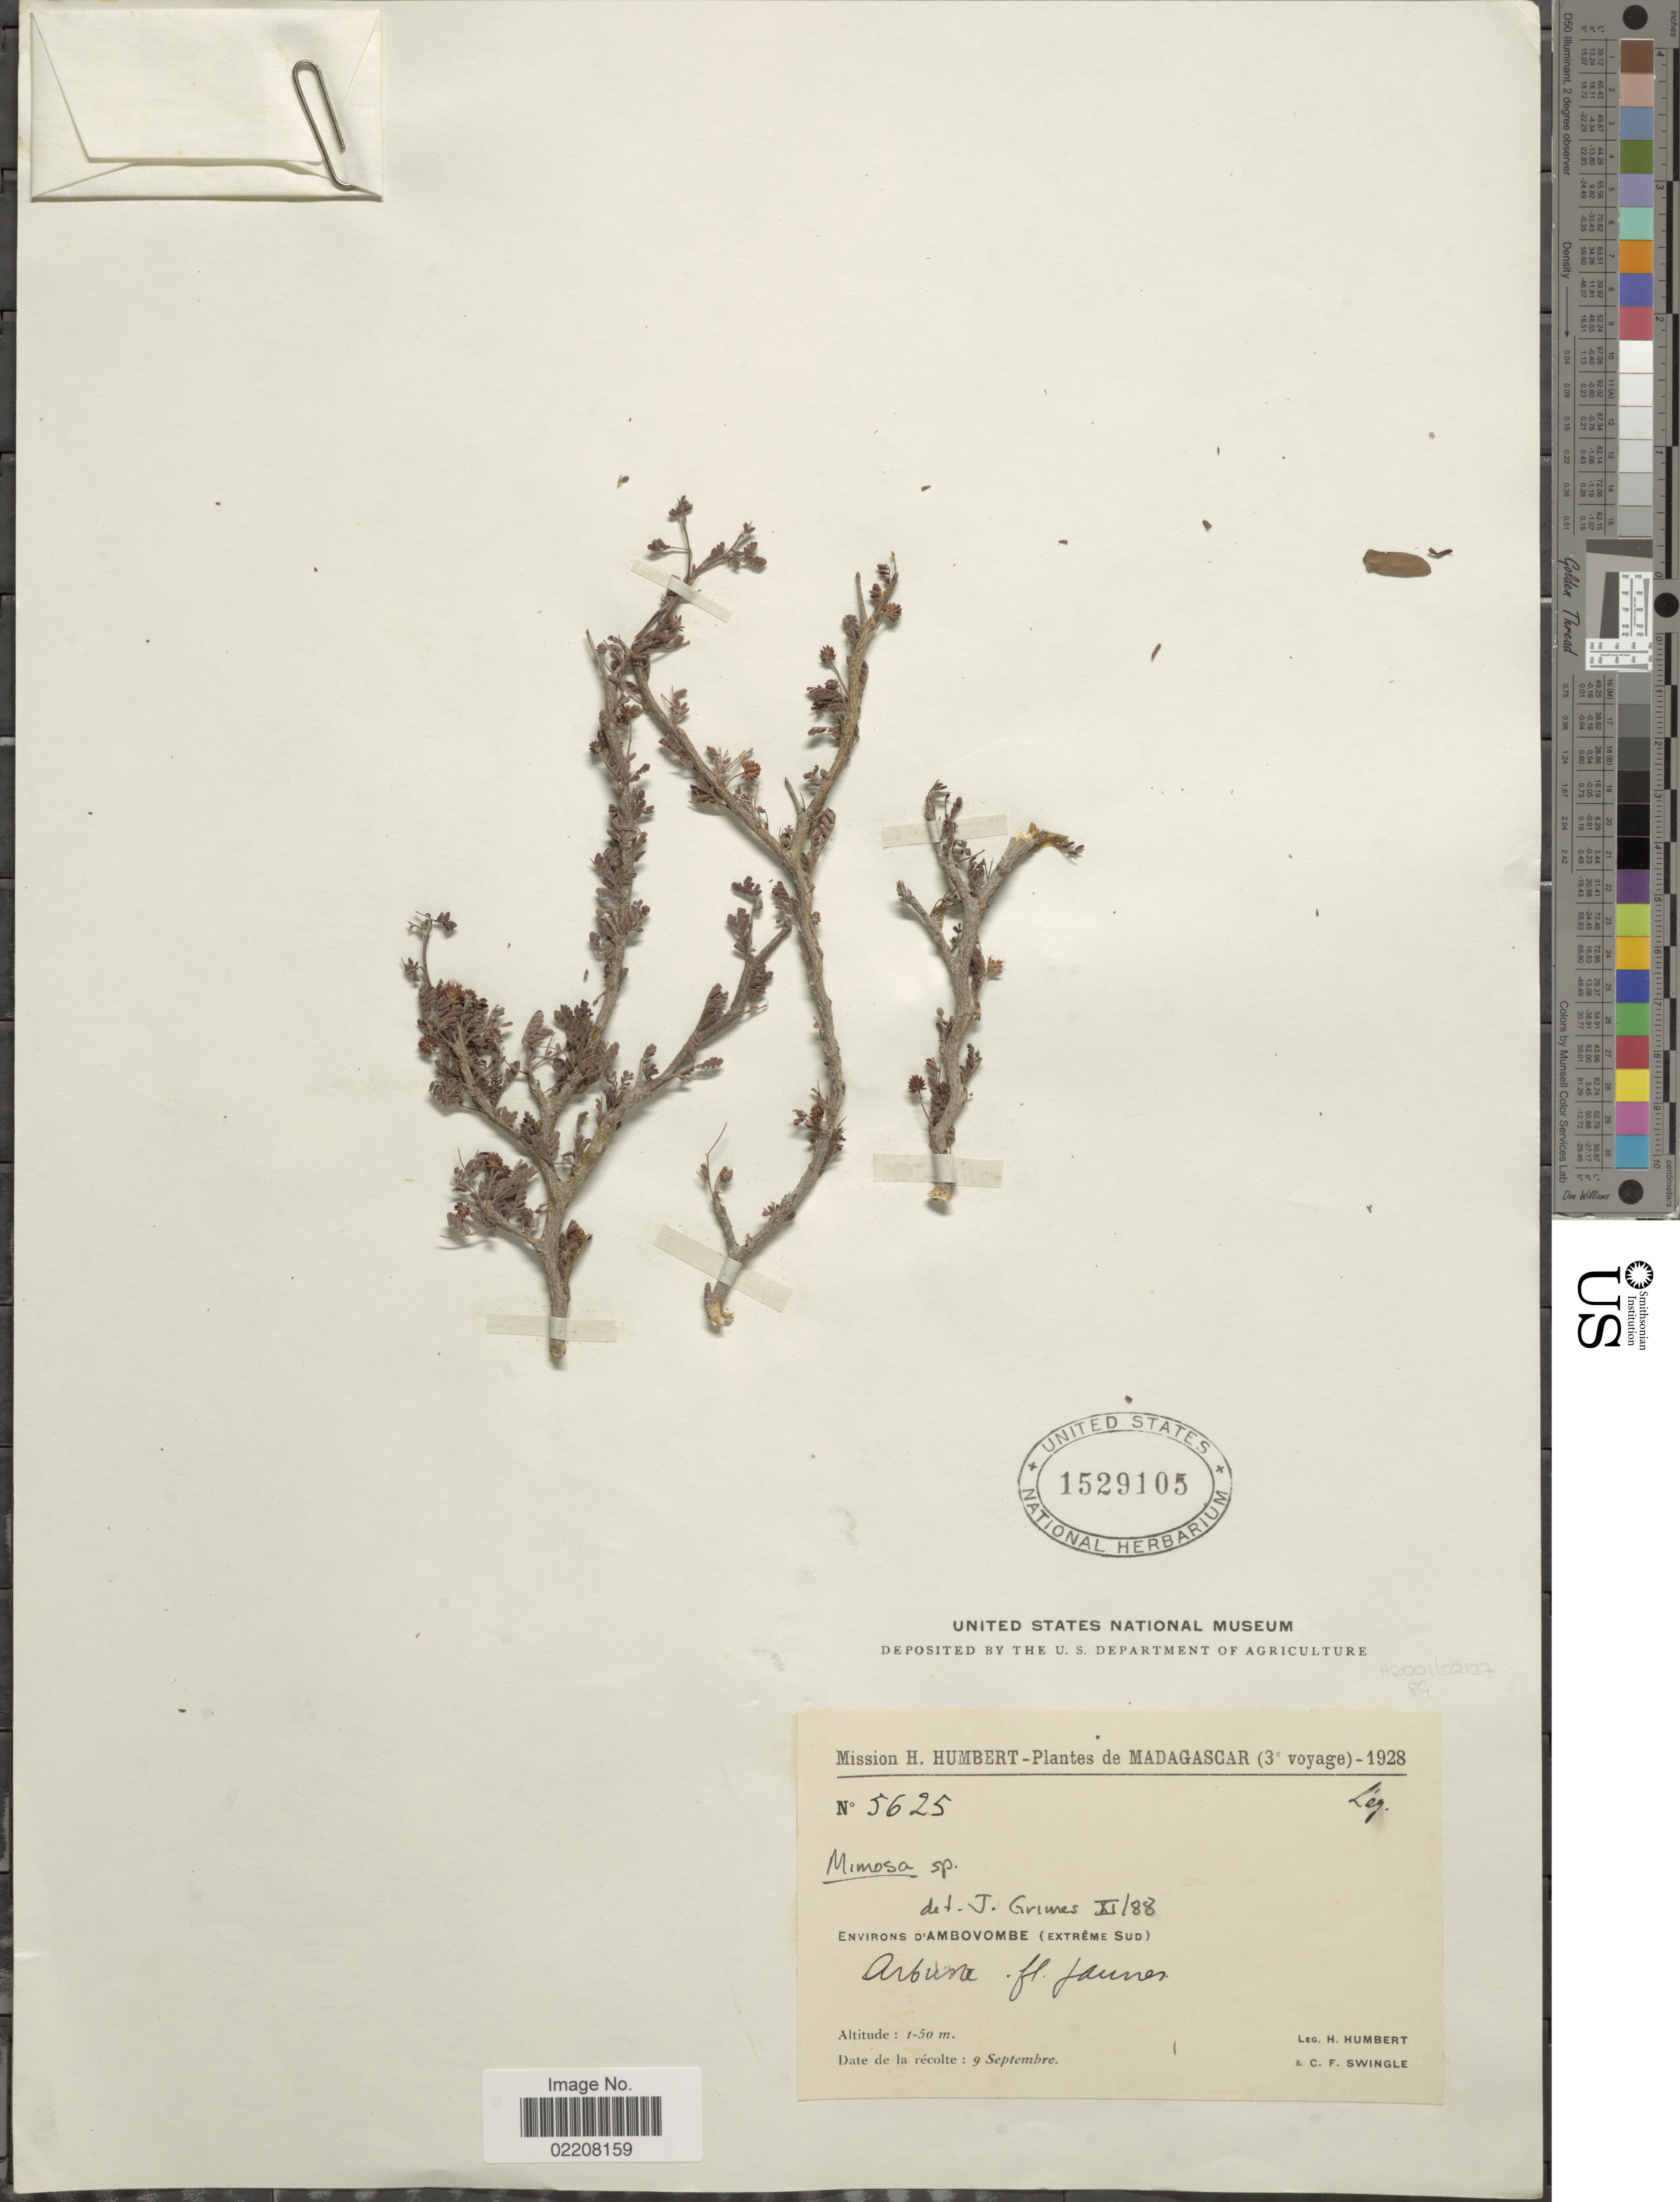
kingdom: Plantae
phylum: Tracheophyta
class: Magnoliopsida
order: Fabales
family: Fabaceae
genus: Mimosa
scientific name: Mimosa sp.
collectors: H. Humbert & C. Swingle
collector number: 5625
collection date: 1928-09-09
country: Madagascar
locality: Environs d'Ambovombe (Extrème Sud)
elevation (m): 1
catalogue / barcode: US 1529105